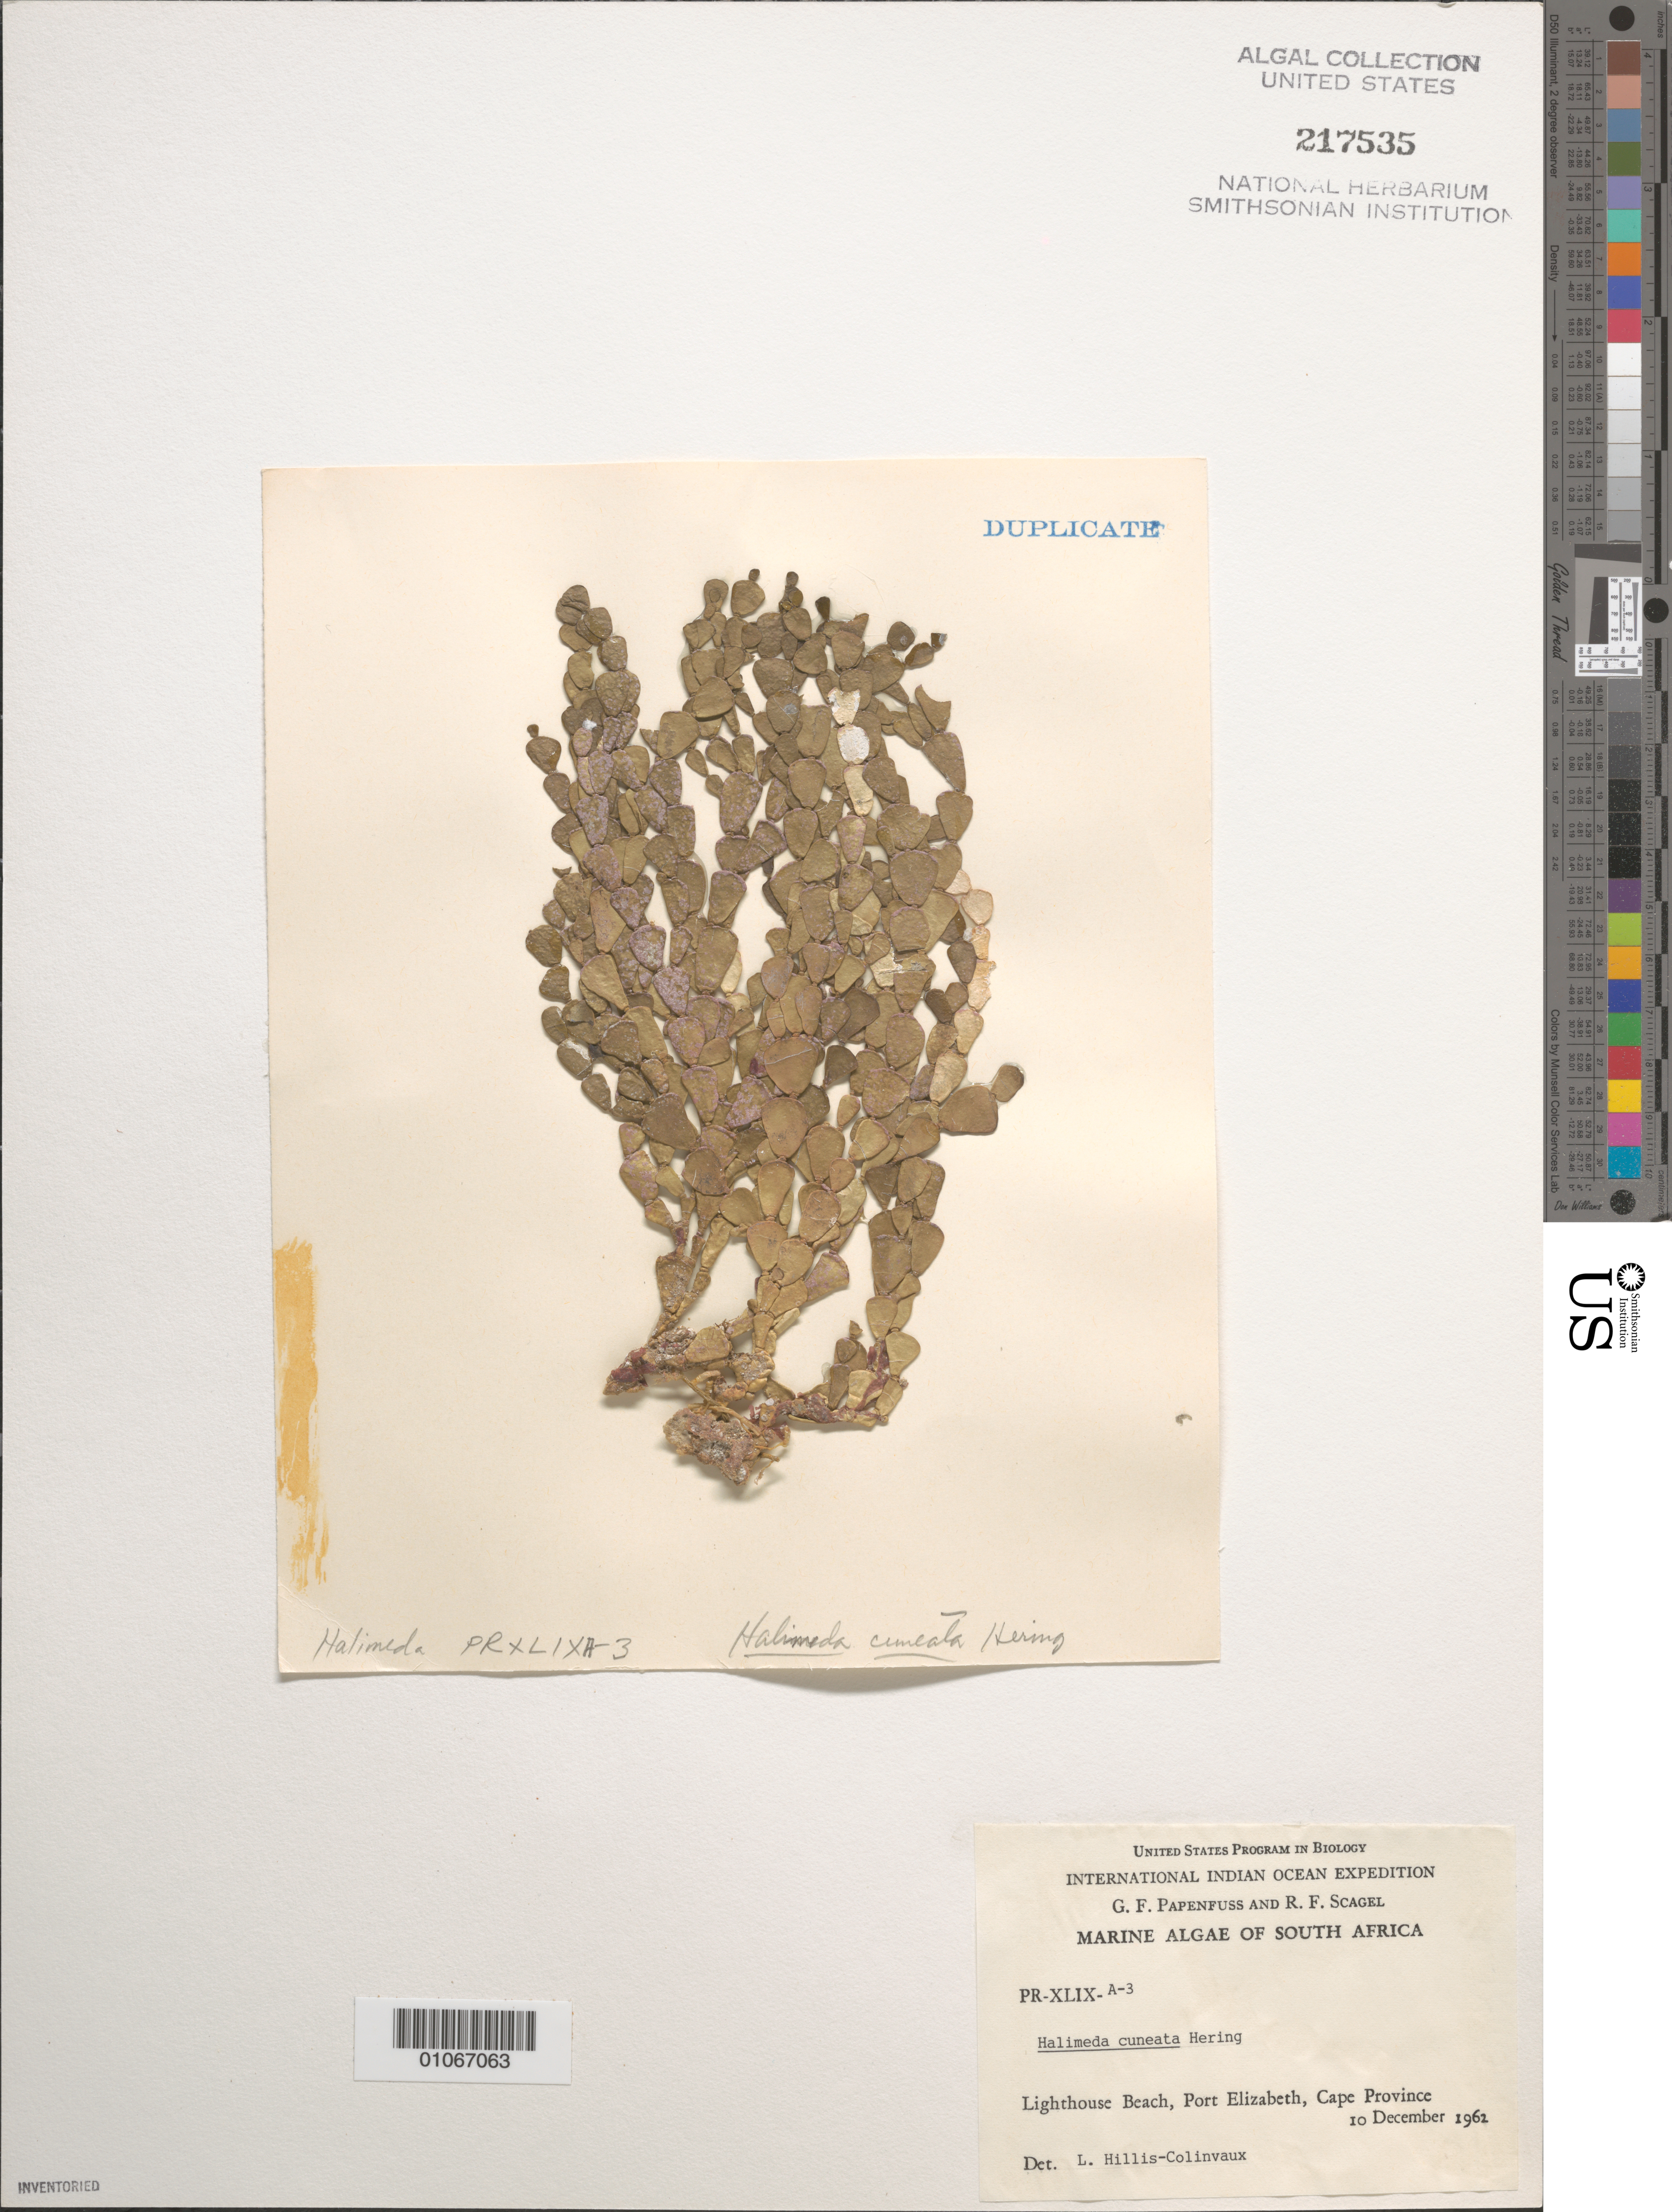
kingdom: Plantae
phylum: Chlorophyta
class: Ulvophyceae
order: Bryopsidales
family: Halimedaceae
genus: Halimeda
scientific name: Halimeda cuneata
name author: Hering in Krauss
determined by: Hillis-Colinvaux, L.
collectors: G. Papenfuss & R. F. Scagel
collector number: PR-XLIX-A-3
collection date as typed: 10 Dec 1962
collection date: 1962-12-10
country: South Africa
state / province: Eastern Cape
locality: Lighthouse Beach, Port Elizabeth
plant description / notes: International Indian Ocean Expedition, 1962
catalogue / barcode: US 217535